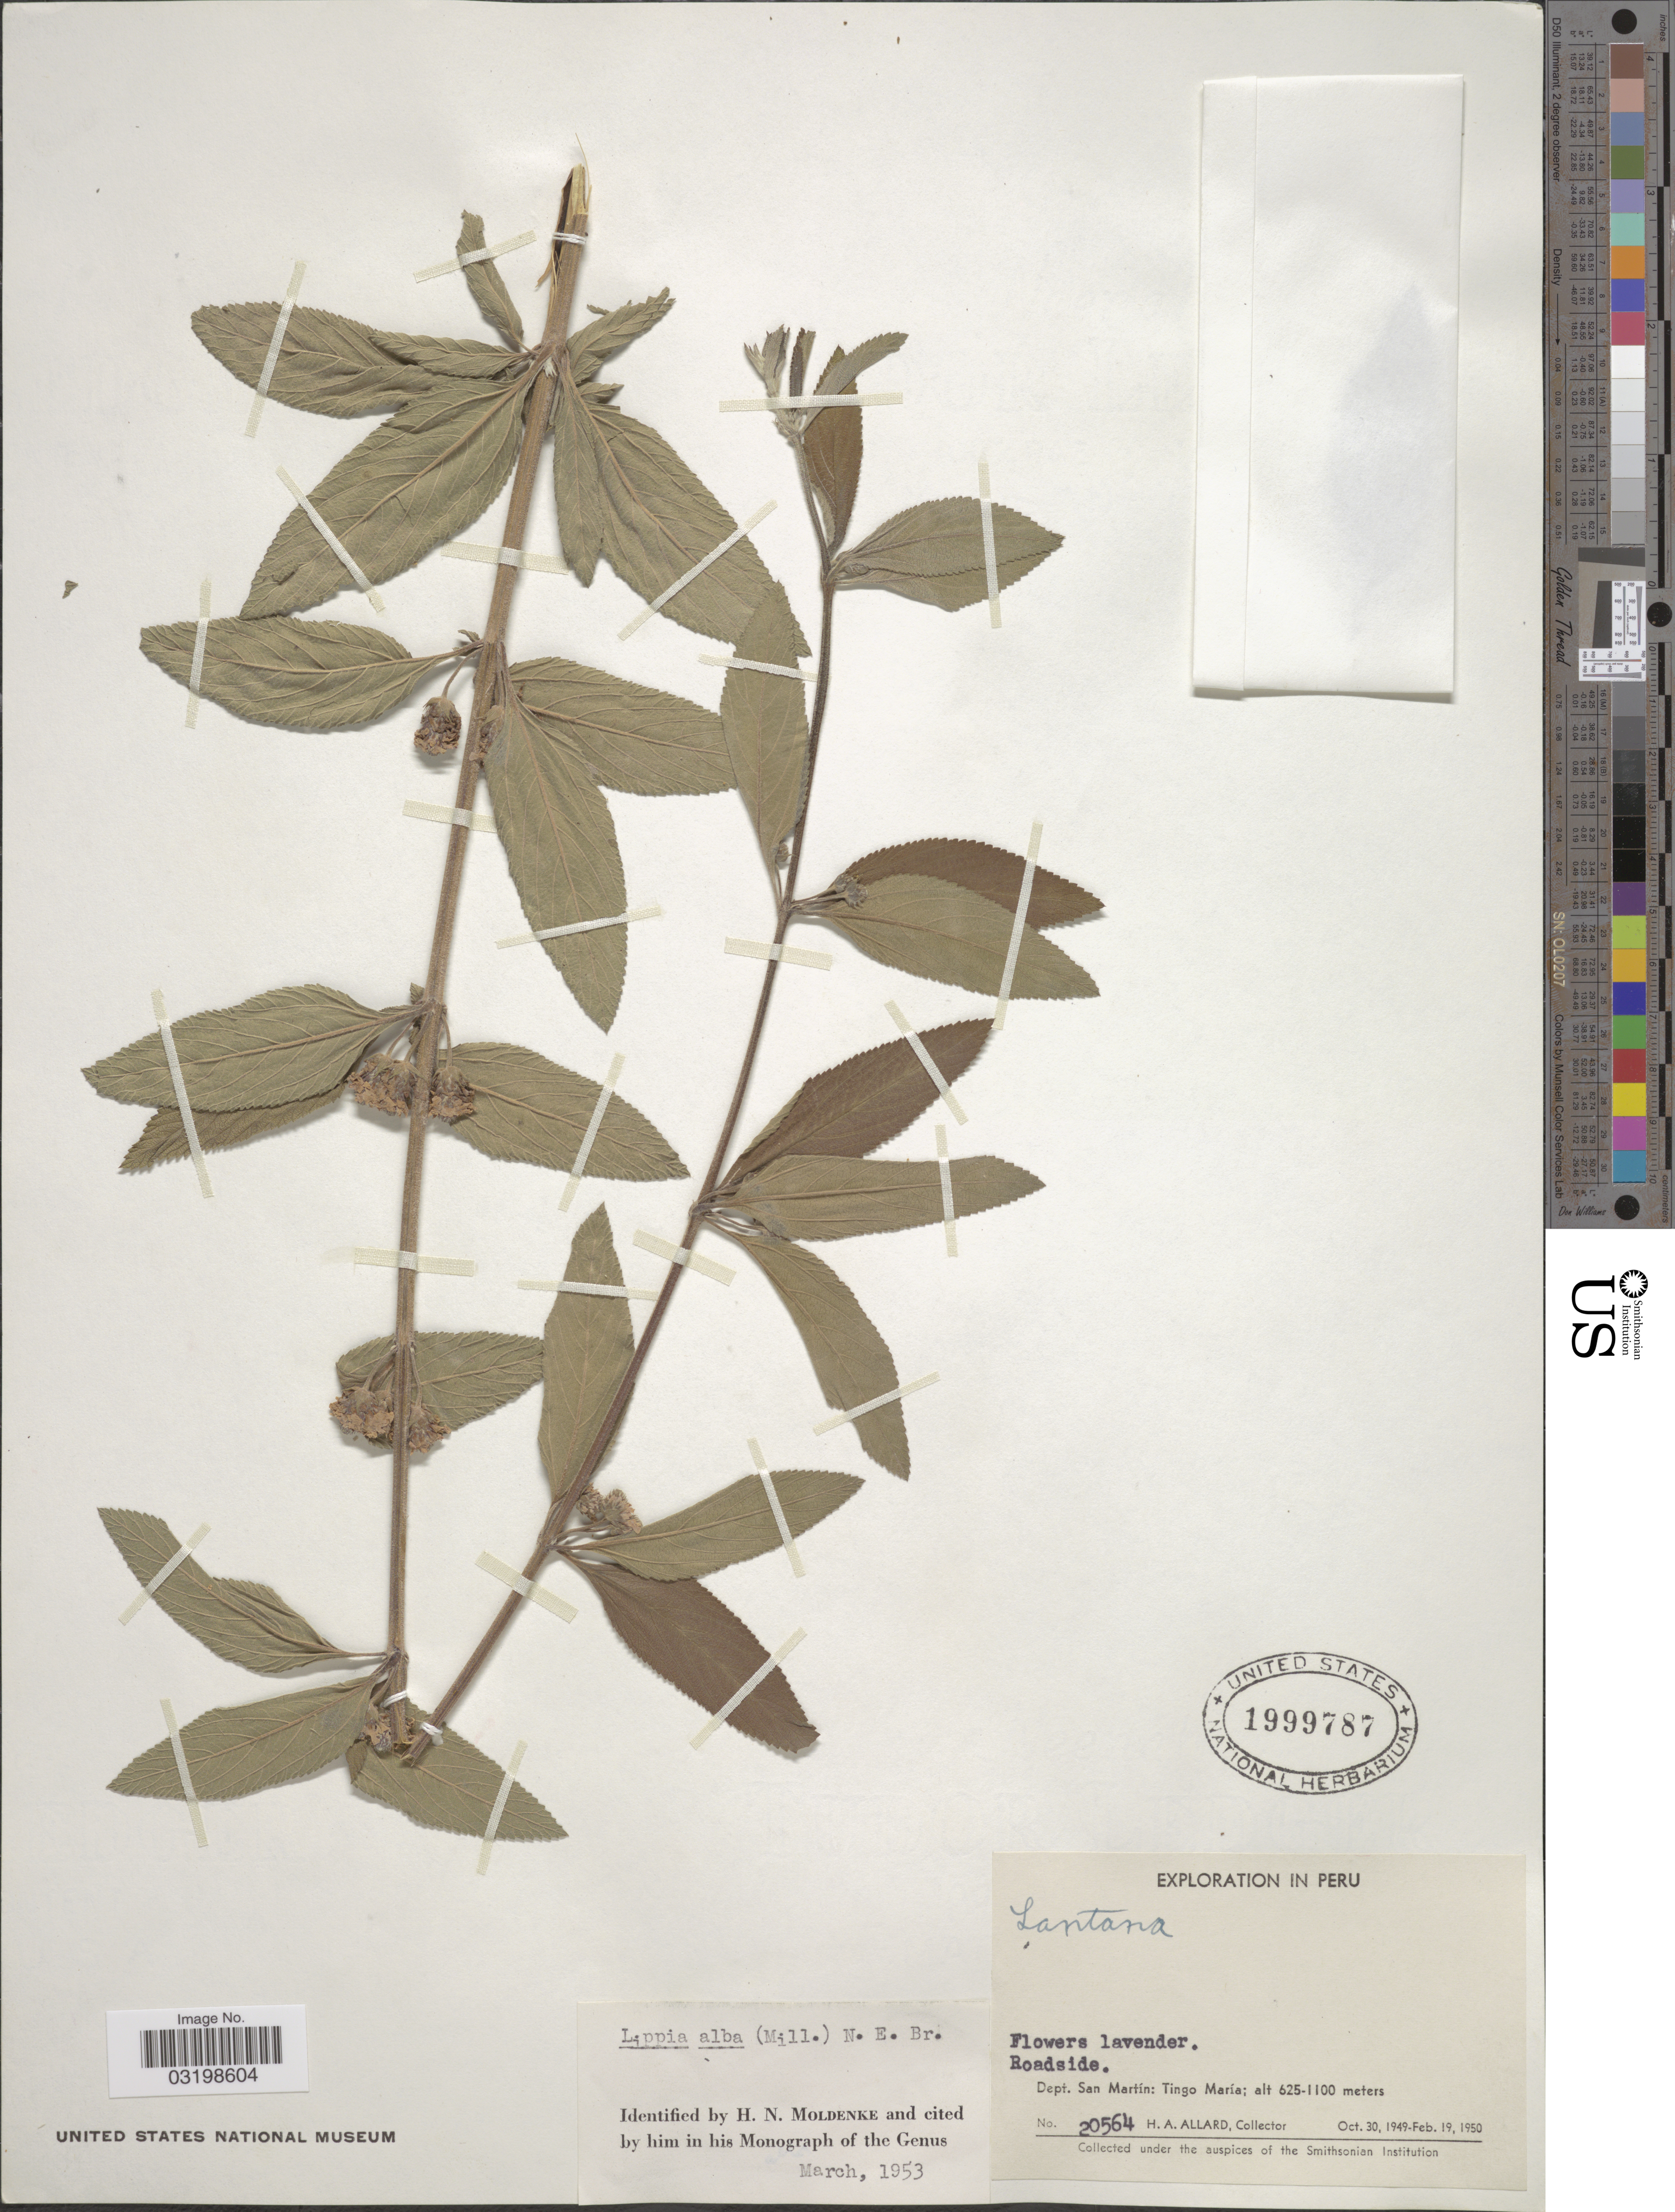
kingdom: Plantae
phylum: Tracheophyta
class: Magnoliopsida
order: Lamiales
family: Verbenaceae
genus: Lippia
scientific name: Lippia alba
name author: (Mill.) N.E. Br. ex Britton & P. Wilson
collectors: H. A. Allard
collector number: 20564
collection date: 1949-10-30/1950-02-19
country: Peru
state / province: San Martín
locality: Dept. San Martín: Tingo María.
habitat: roadside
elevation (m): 625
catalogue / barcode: US 1999787